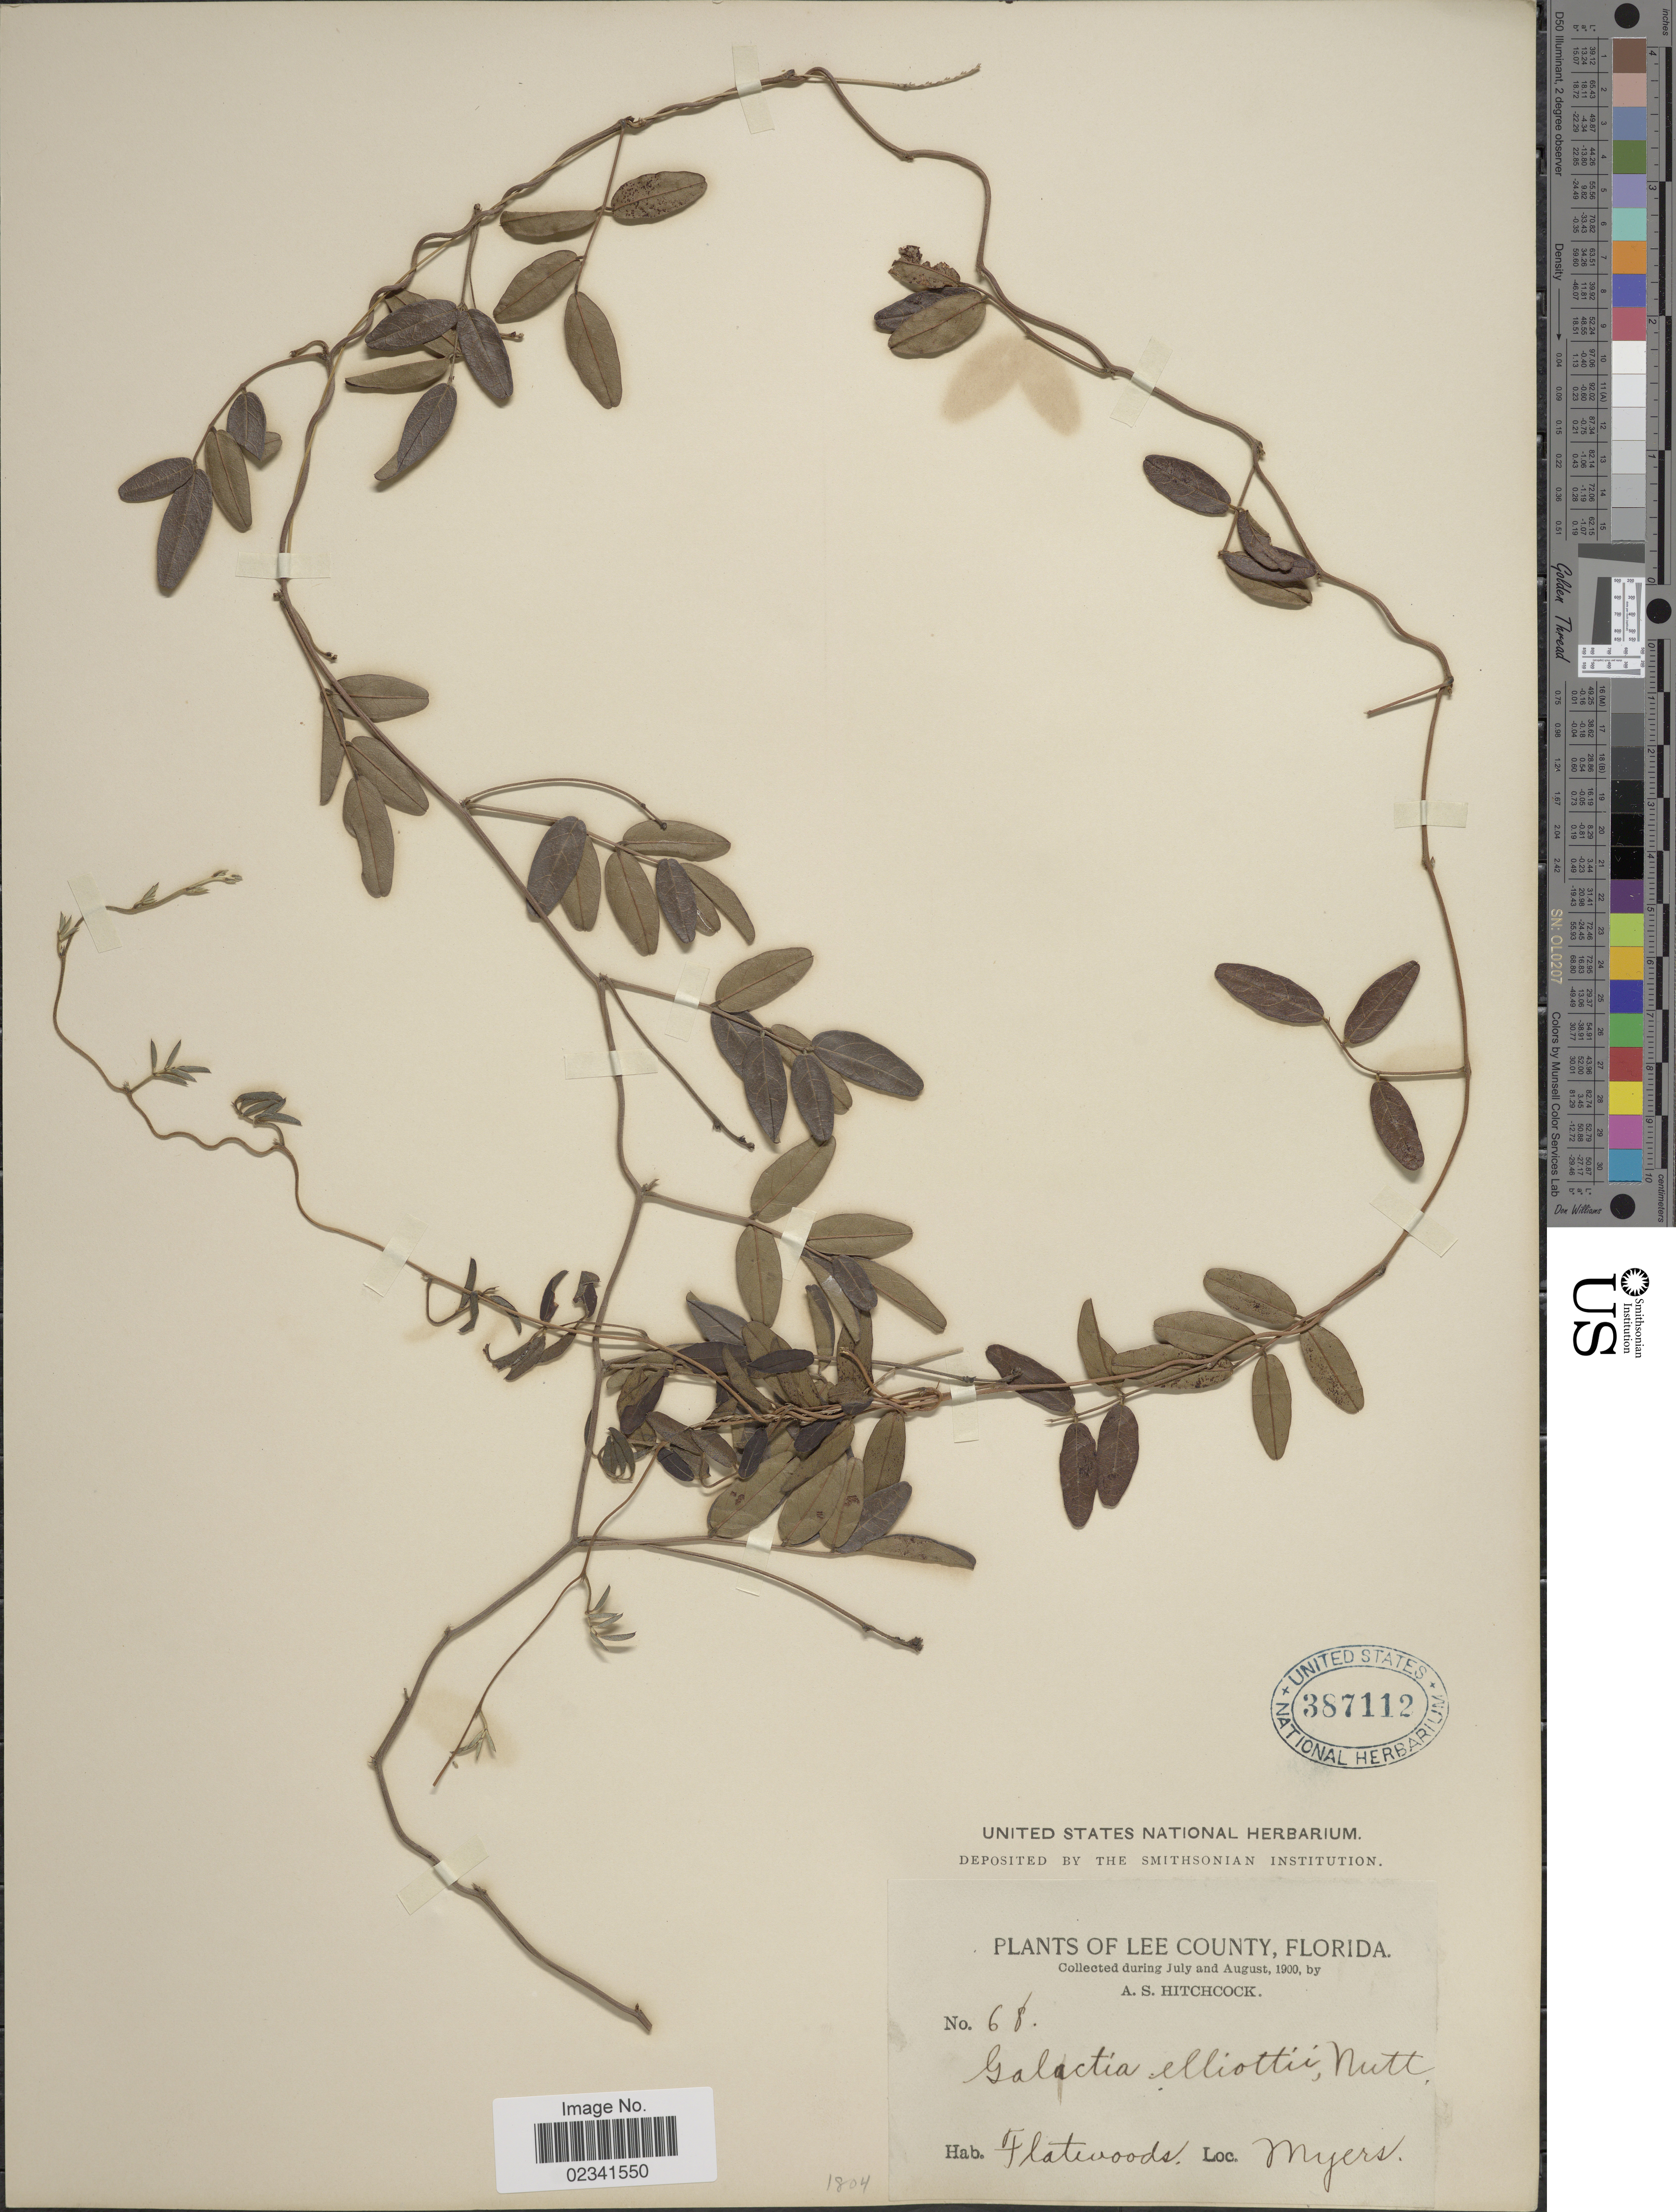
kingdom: Plantae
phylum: Tracheophyta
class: Magnoliopsida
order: Fabales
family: Fabaceae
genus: Galactia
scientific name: Galactia elliottii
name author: Nutt.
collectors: A. S. Hitchcock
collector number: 68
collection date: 1900-07/1900-08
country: United States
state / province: Florida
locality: Lee County, Myers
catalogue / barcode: US 387112